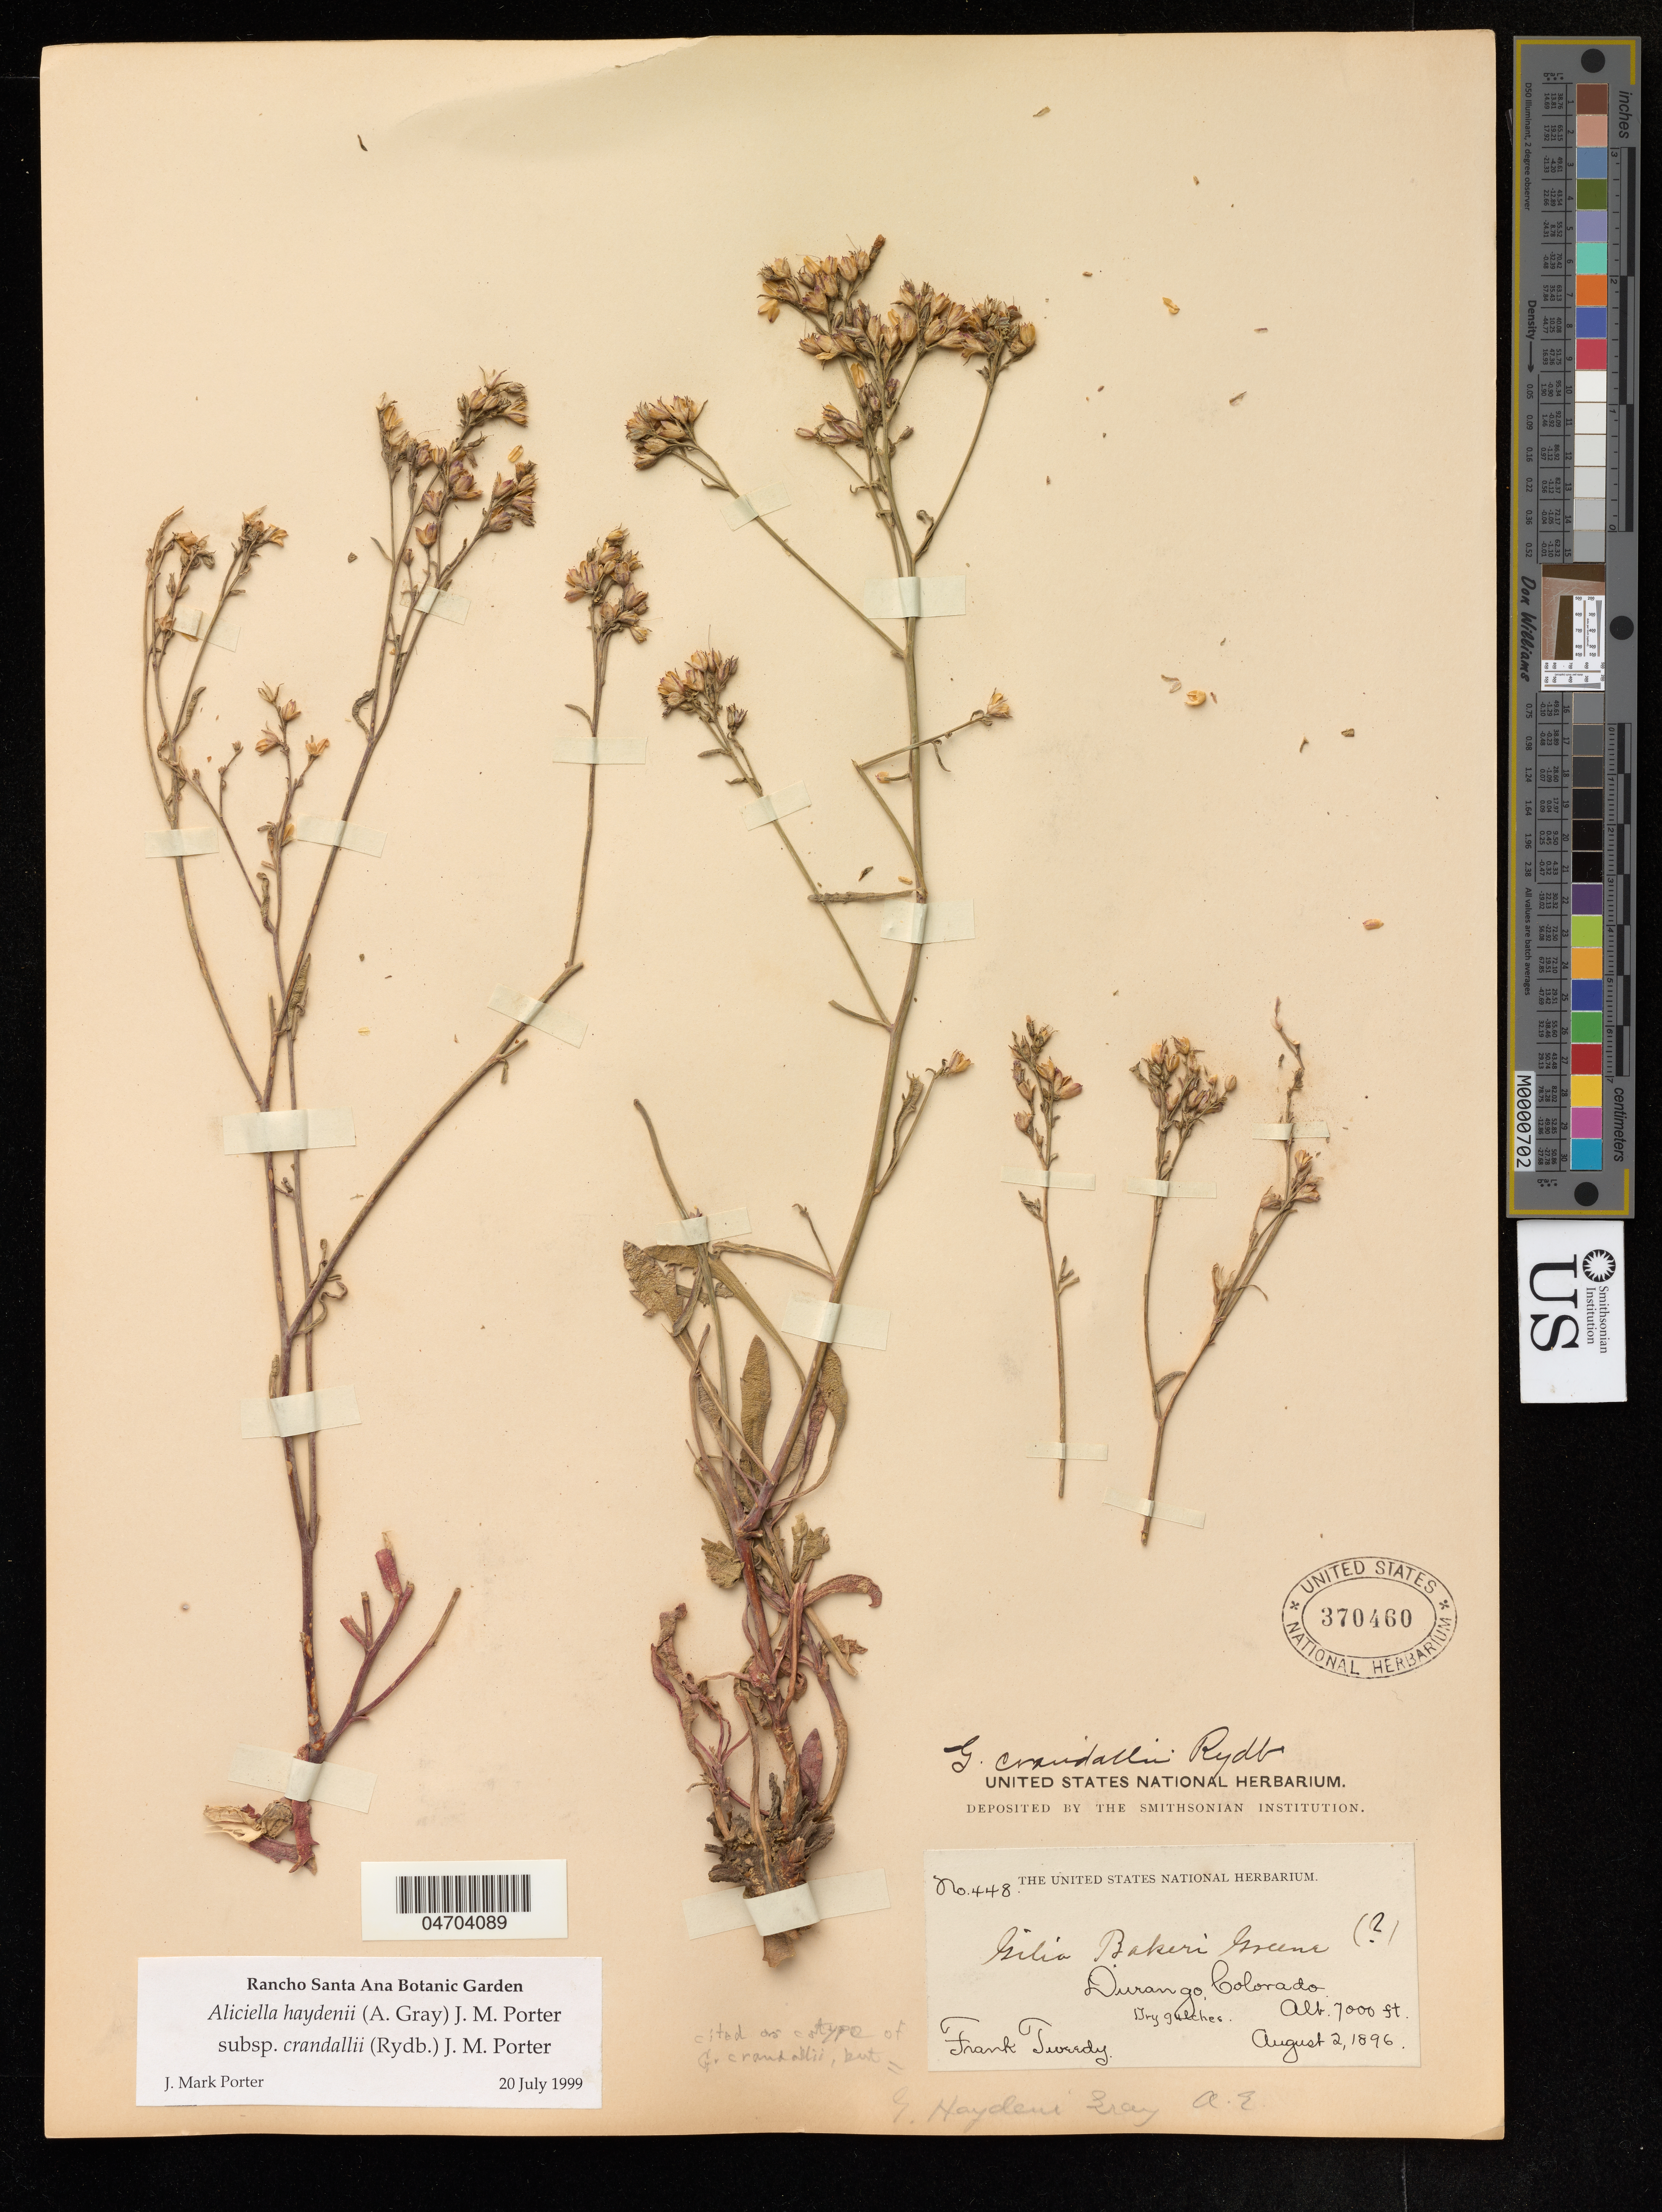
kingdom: Plantae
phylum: Tracheophyta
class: Magnoliopsida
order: Ericales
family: Polemoniaceae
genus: Aliciella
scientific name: Aliciella haydenii subsp. crandallii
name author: (Rydb.) J.M. Porter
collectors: F. Tweedy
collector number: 448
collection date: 1896-08-02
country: United States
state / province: Colorado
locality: Durango.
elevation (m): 2134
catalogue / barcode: US 370460